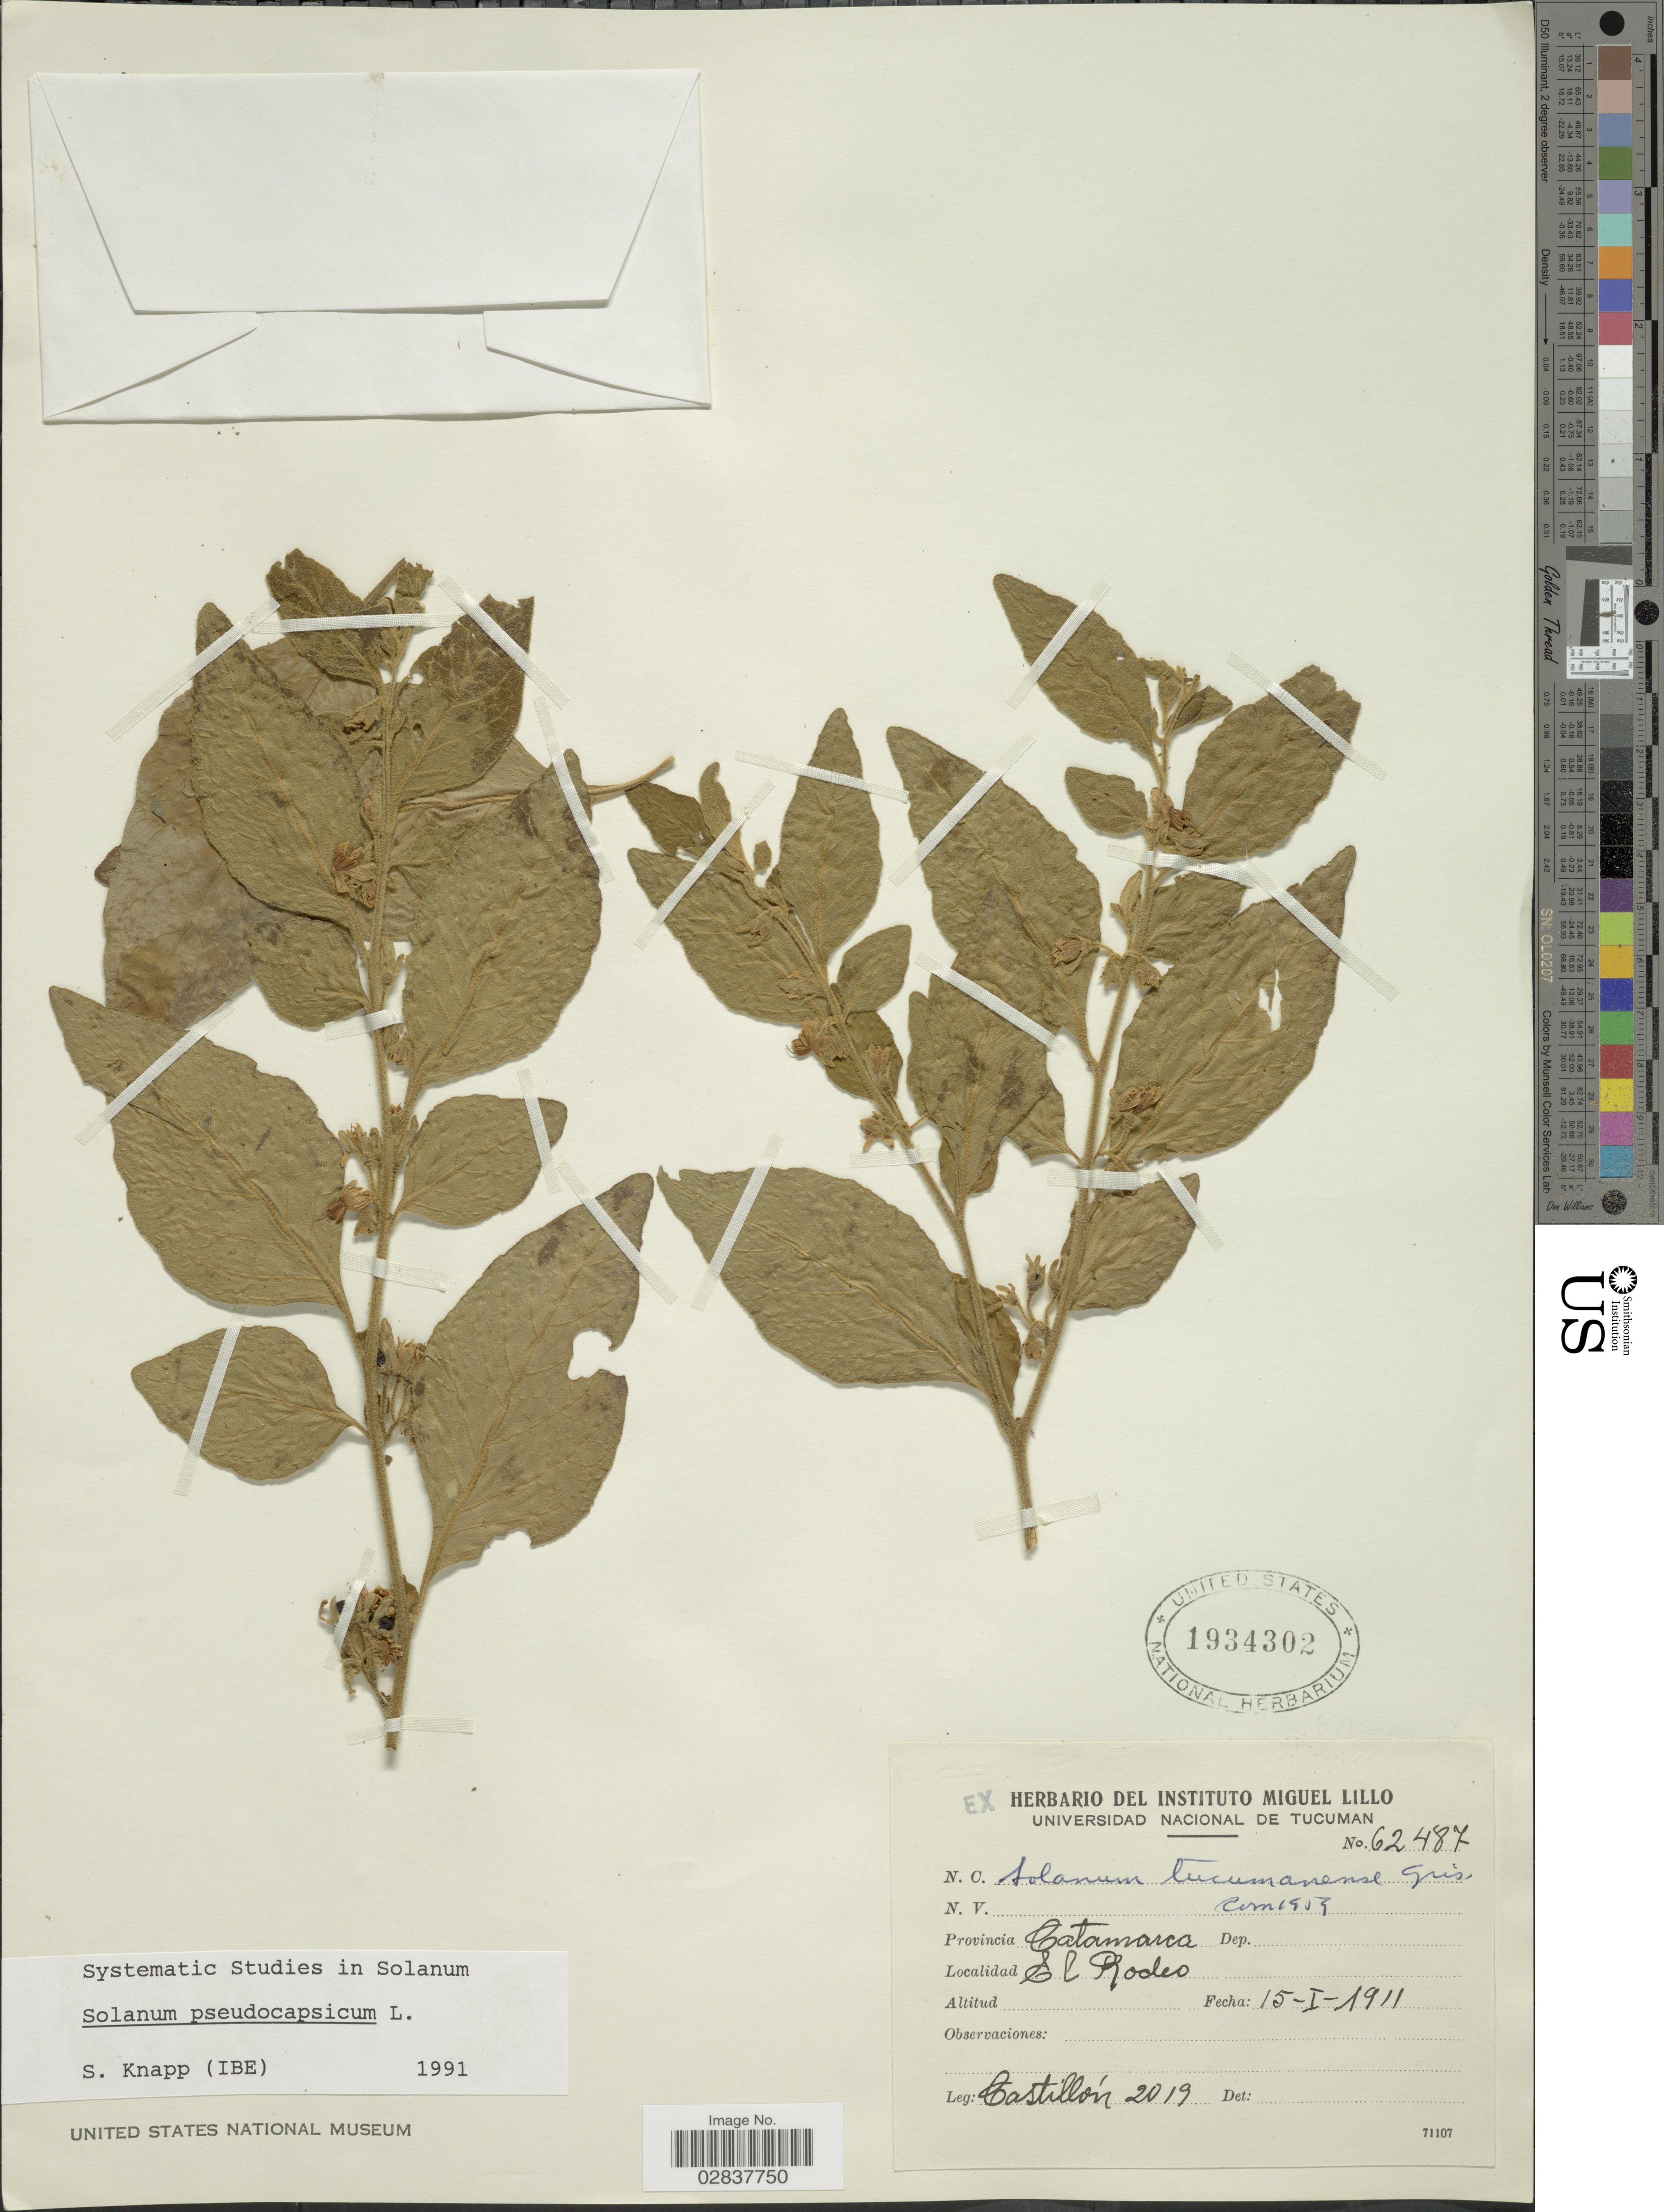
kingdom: Plantae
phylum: Tracheophyta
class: Magnoliopsida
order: Solanales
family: Solanaceae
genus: Solanum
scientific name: Solanum pseudocapsicum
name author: L.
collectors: Castillon, --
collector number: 2019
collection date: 1911-01-15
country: Argentina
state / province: Catamarca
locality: El Rodeo.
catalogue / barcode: US 1934302